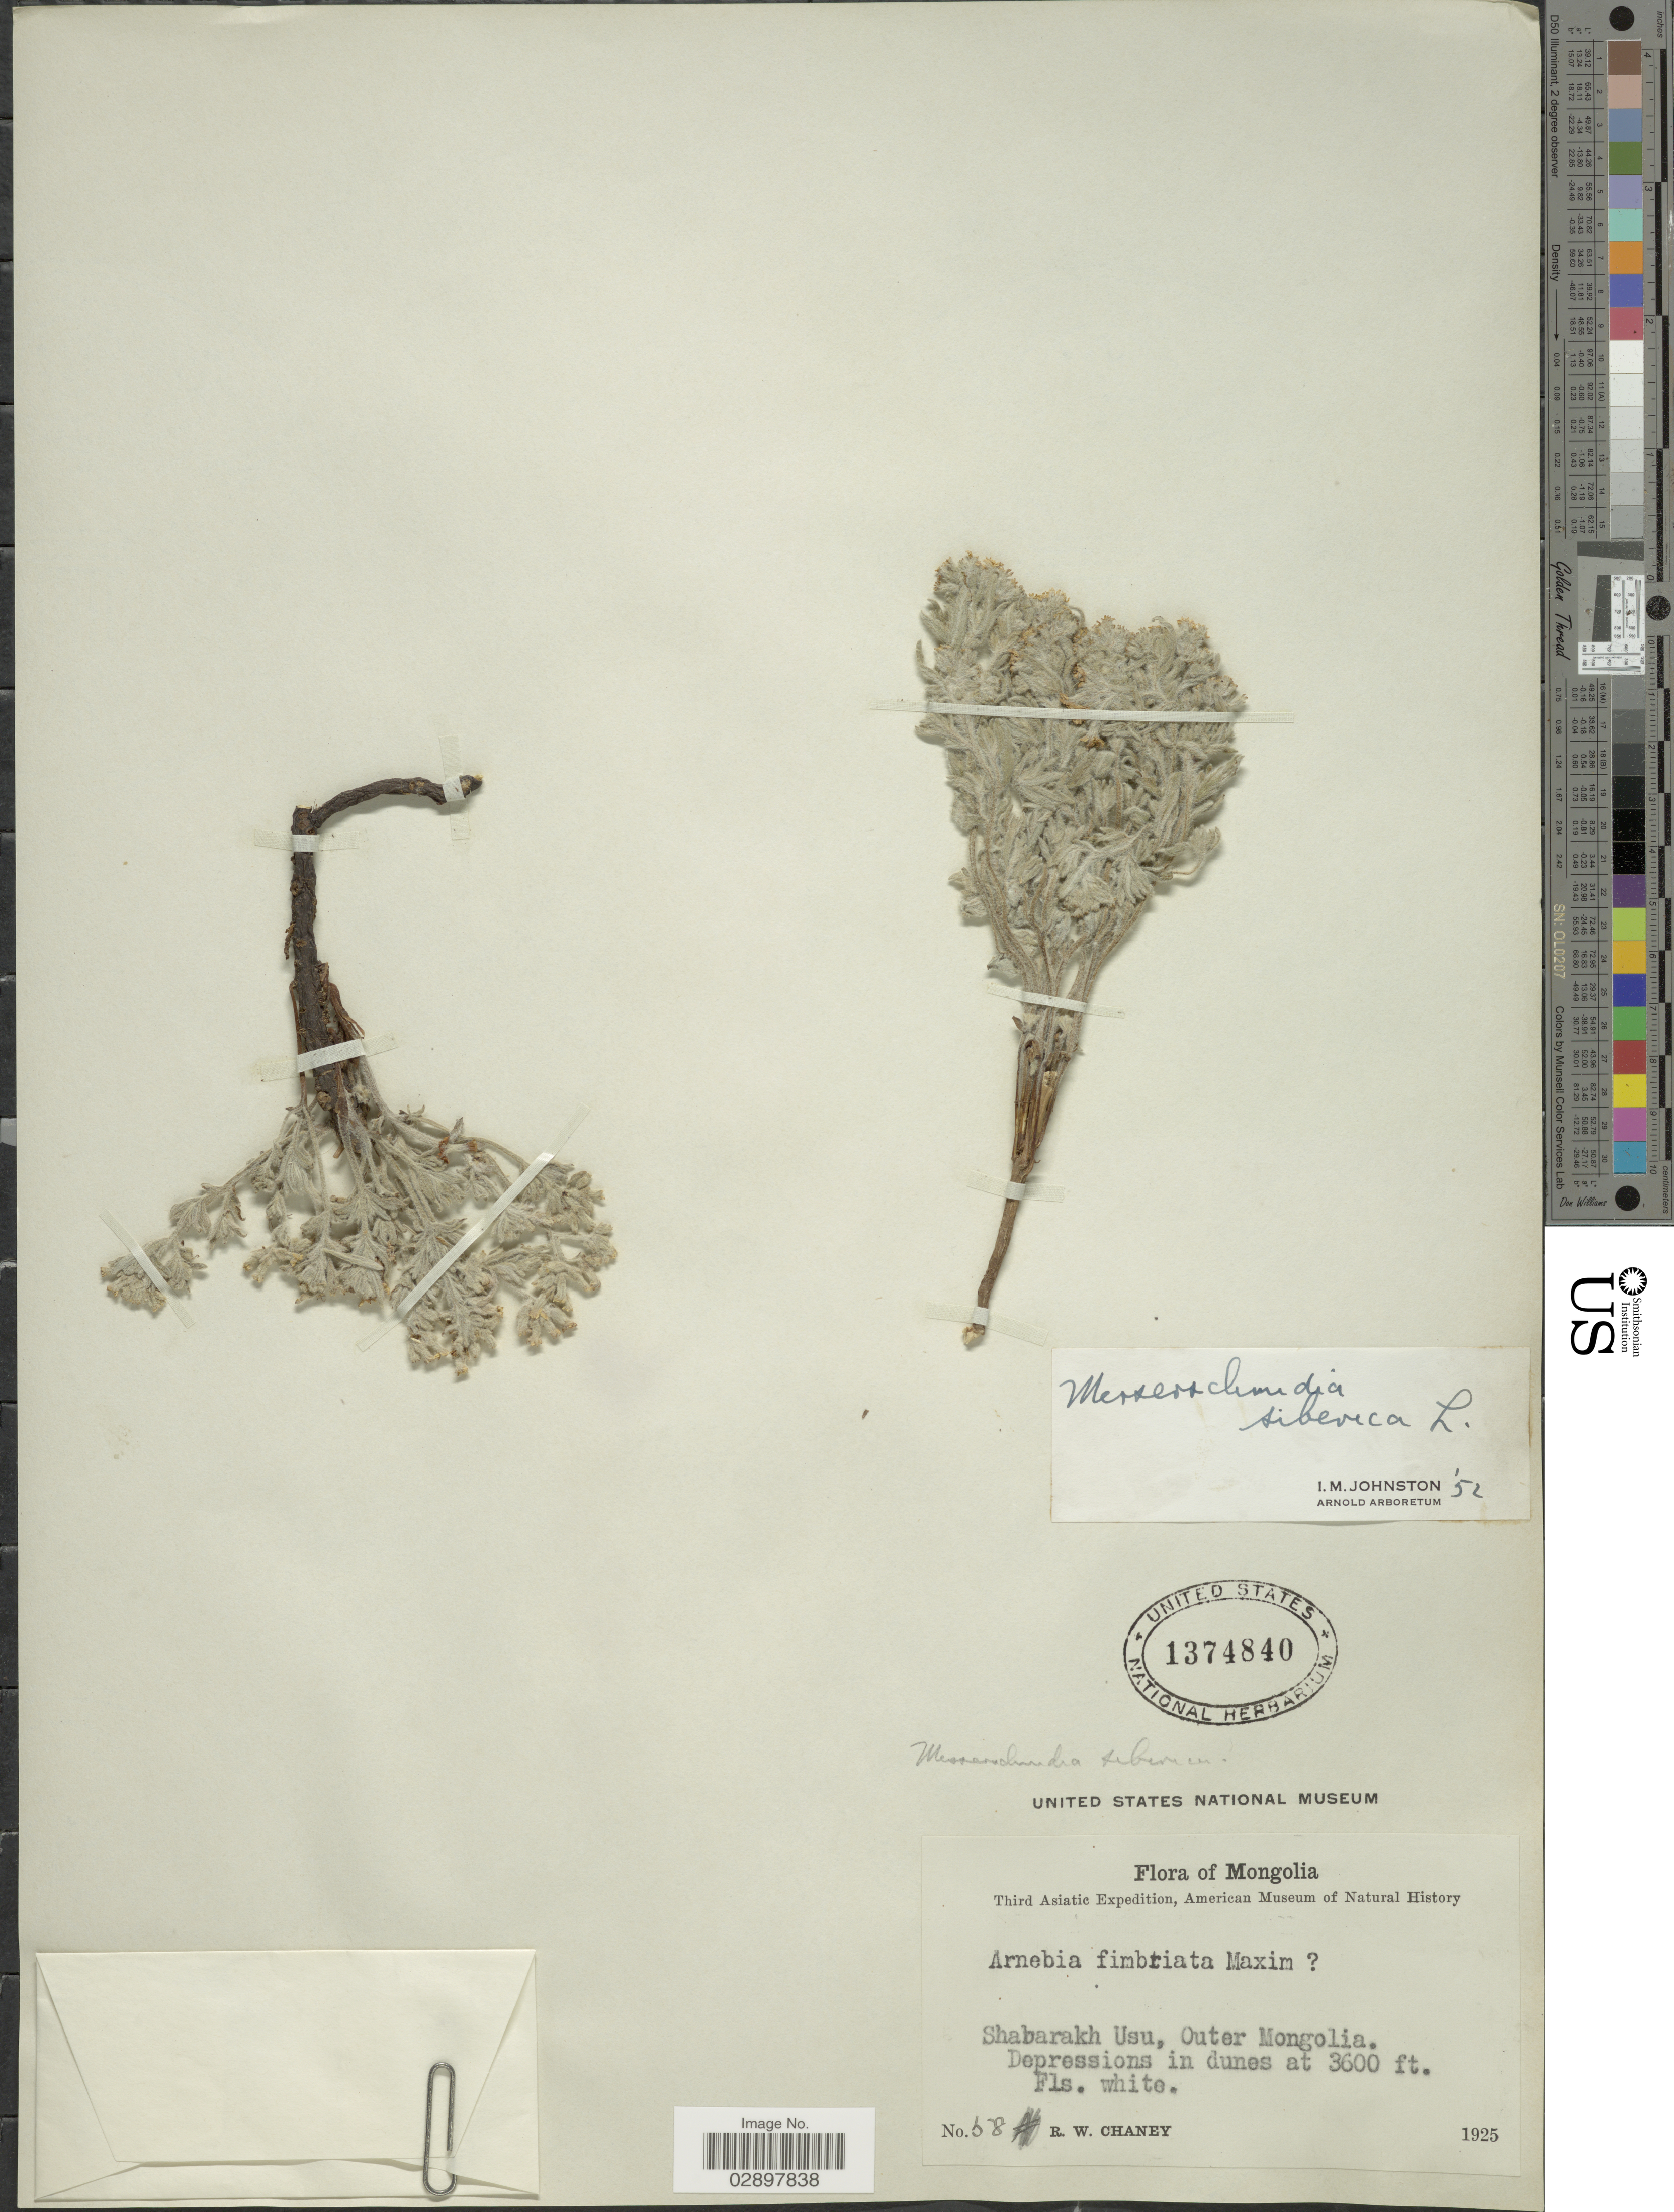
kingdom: Plantae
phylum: Tracheophyta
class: Magnoliopsida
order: Boraginales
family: Heliotropiaceae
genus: Tournefortia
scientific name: Tournefortia sibirica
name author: L.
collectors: R. Chaney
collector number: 58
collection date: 1925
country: Mongolia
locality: Shabarakh Usu, Outer Mongolia.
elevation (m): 1097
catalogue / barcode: US 1374840